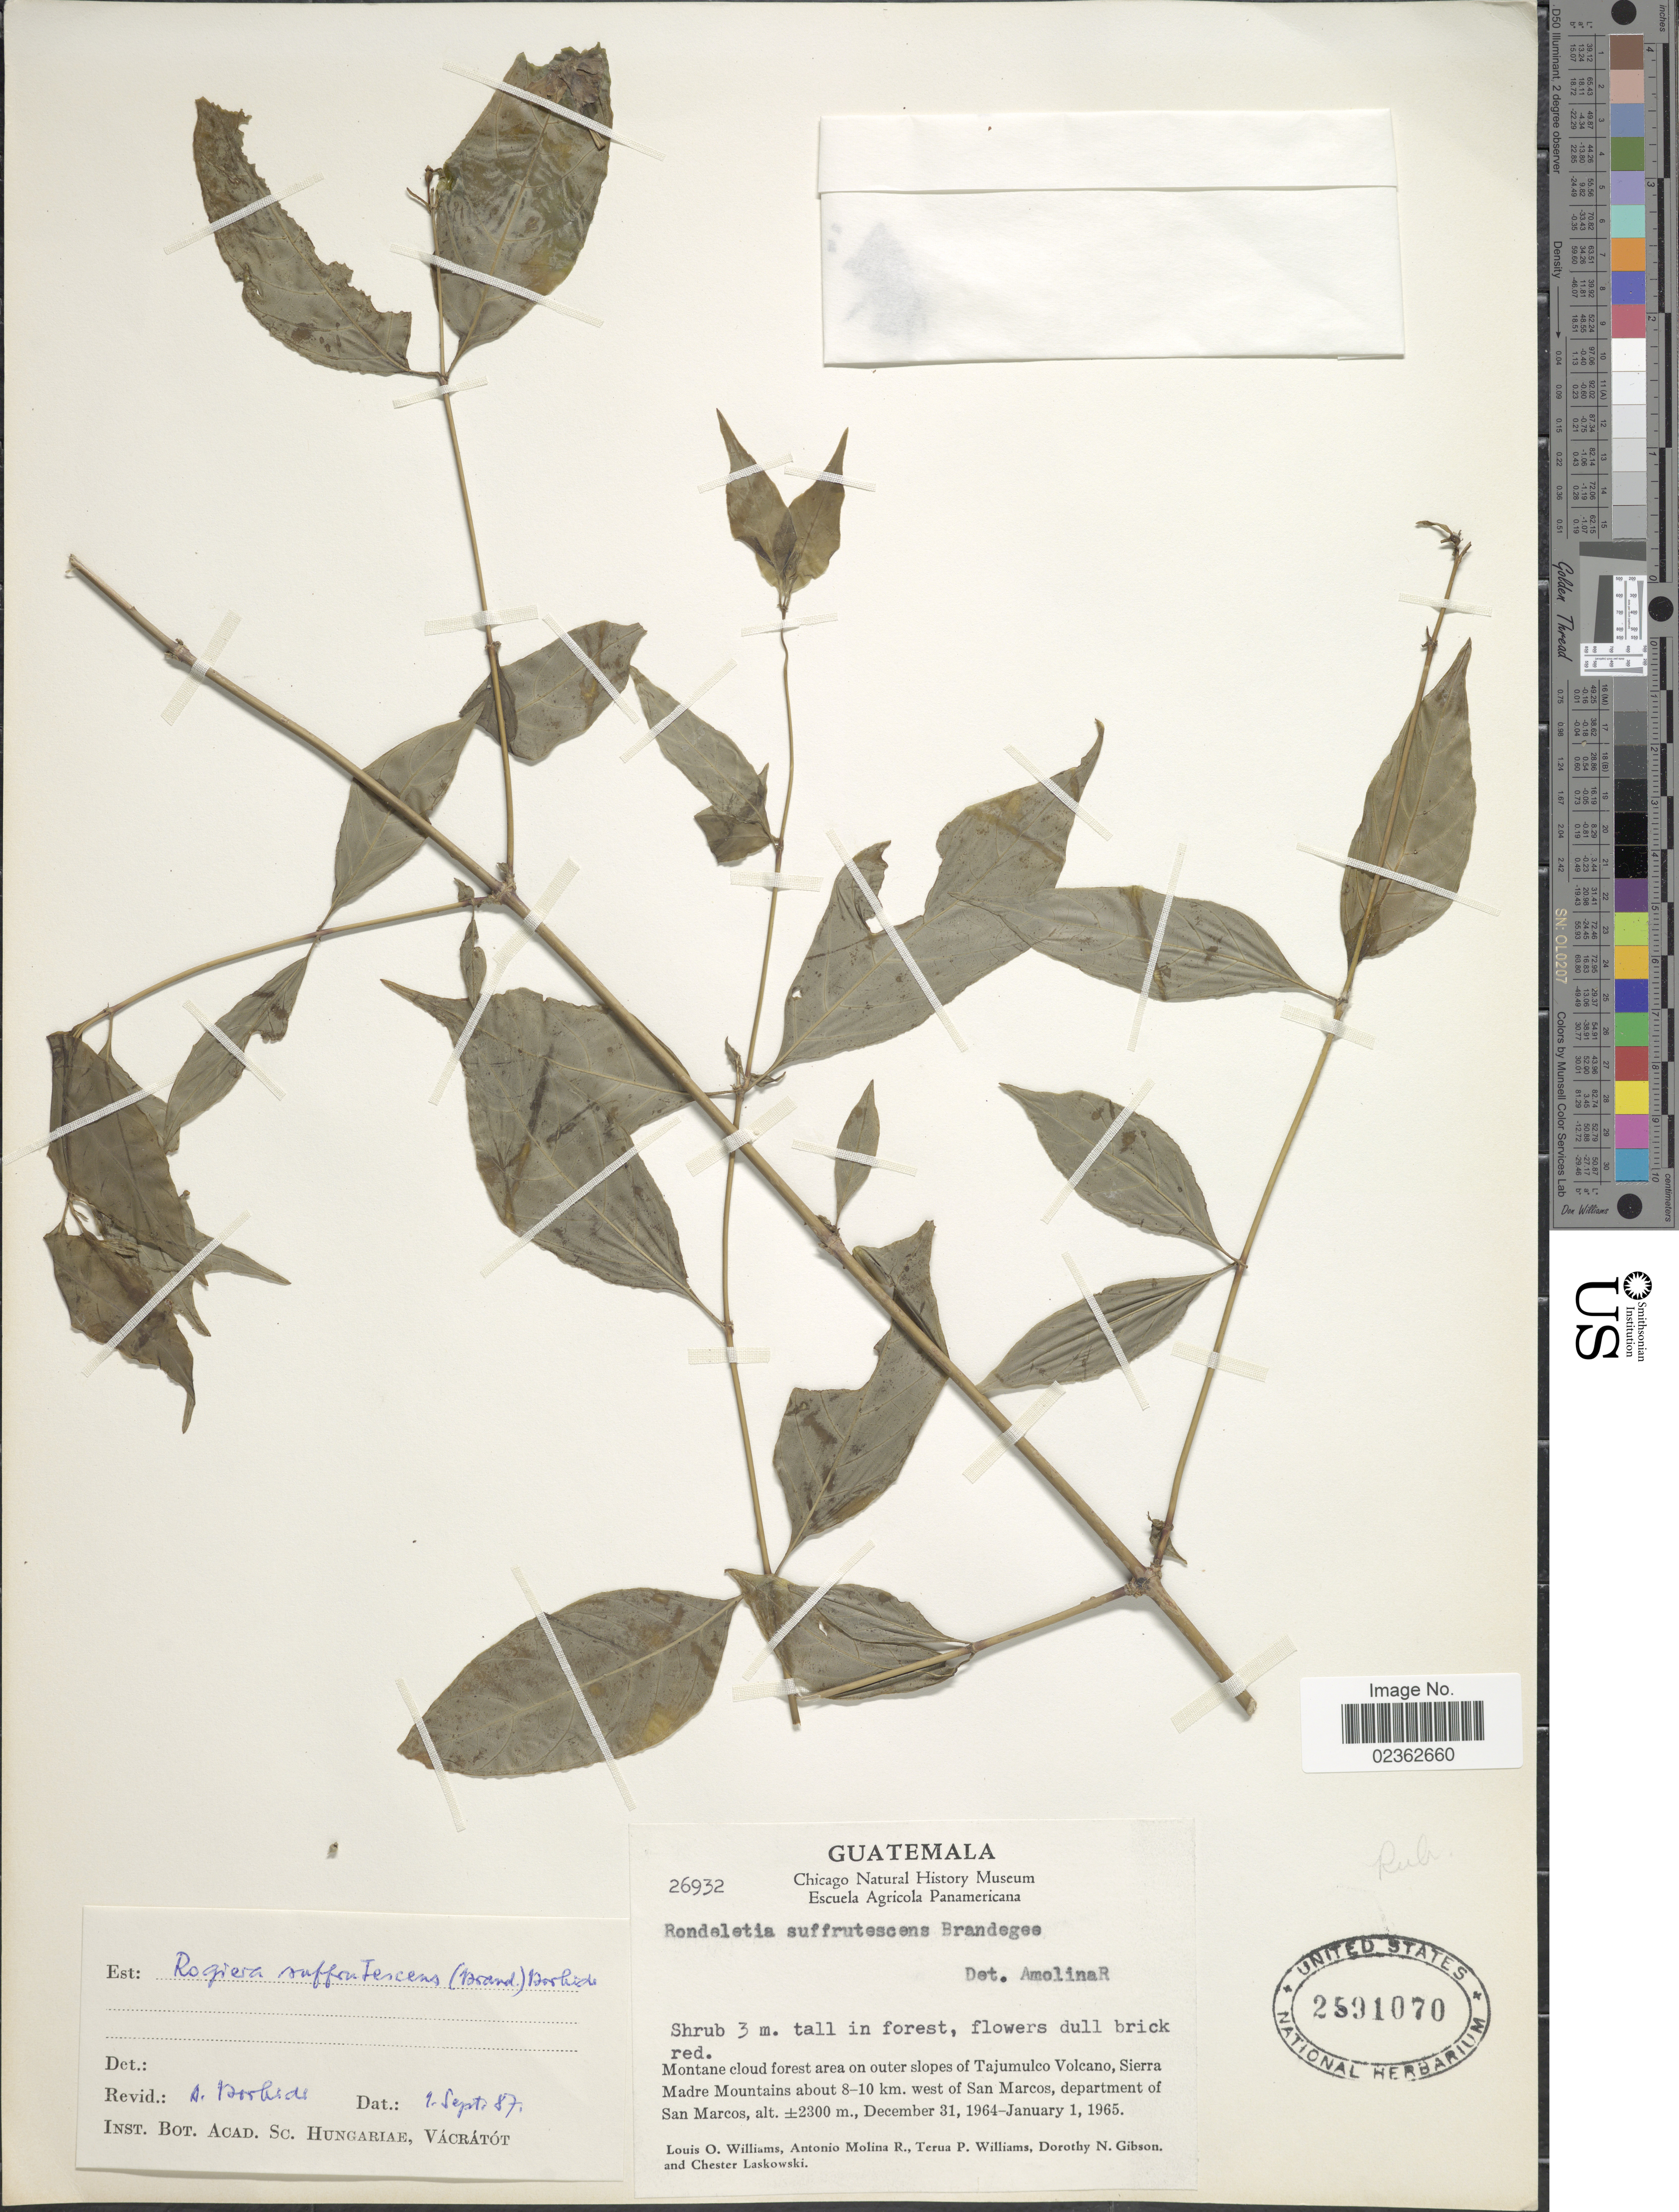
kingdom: Plantae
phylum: Tracheophyta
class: Magnoliopsida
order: Gentianales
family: Rubiaceae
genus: Rogiera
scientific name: Rogiera suffrutescens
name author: (Brandegee) Borhidi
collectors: L. O. Williams, A. Molina R., T. Williams, D. N. Gibson & C. Laskowski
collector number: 26932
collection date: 1964-12-31/1965-01-01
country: Guatemala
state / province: San Marcos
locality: Montane cloud forest area on outer slopes of Tajumulco Volcano, Sierra Madre Mountains about 8-10 km. west of San Marcos.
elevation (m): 2300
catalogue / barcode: US 2591070